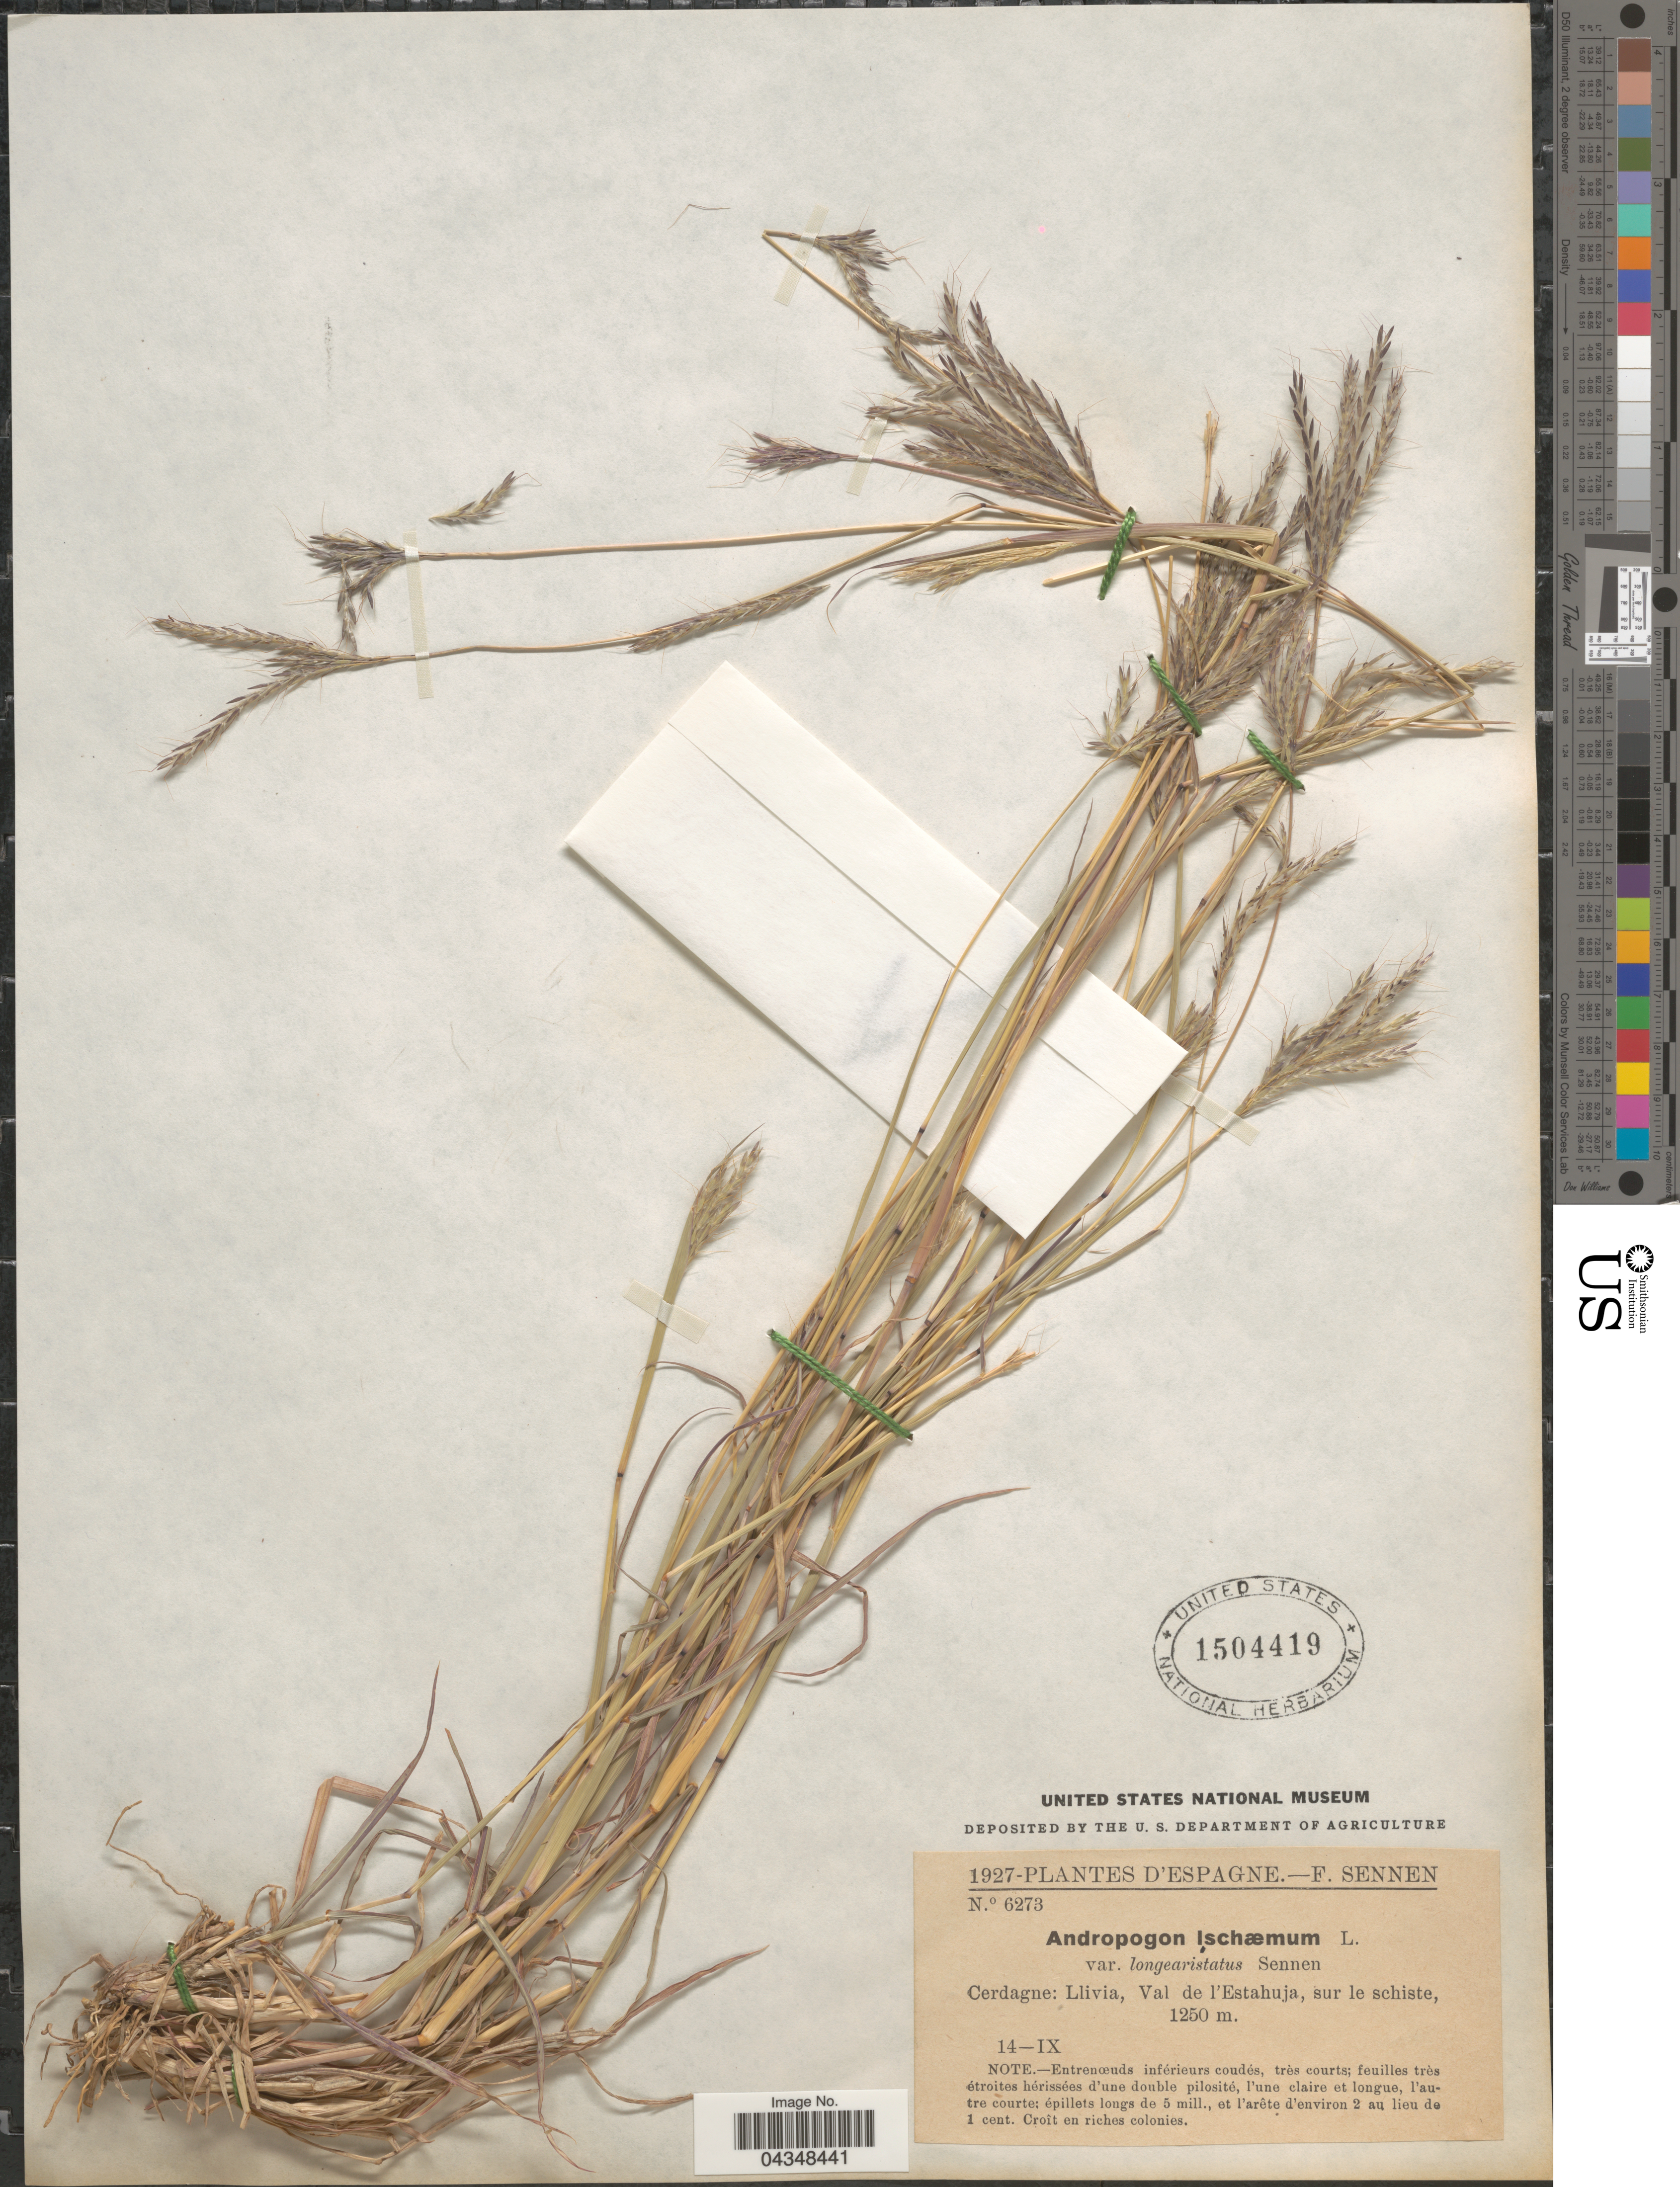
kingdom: Plantae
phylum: Tracheophyta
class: Liliopsida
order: Poales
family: Poaceae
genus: Bothriochloa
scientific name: Bothriochloa ischaemum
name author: (L.) Keng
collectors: E. Sennen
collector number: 6273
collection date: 1927-09-14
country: Spain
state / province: Islas Baleares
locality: Cerdagne: Llivia, Val de l' Estahuja, sur le schiste.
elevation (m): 1250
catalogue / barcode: US 1504419